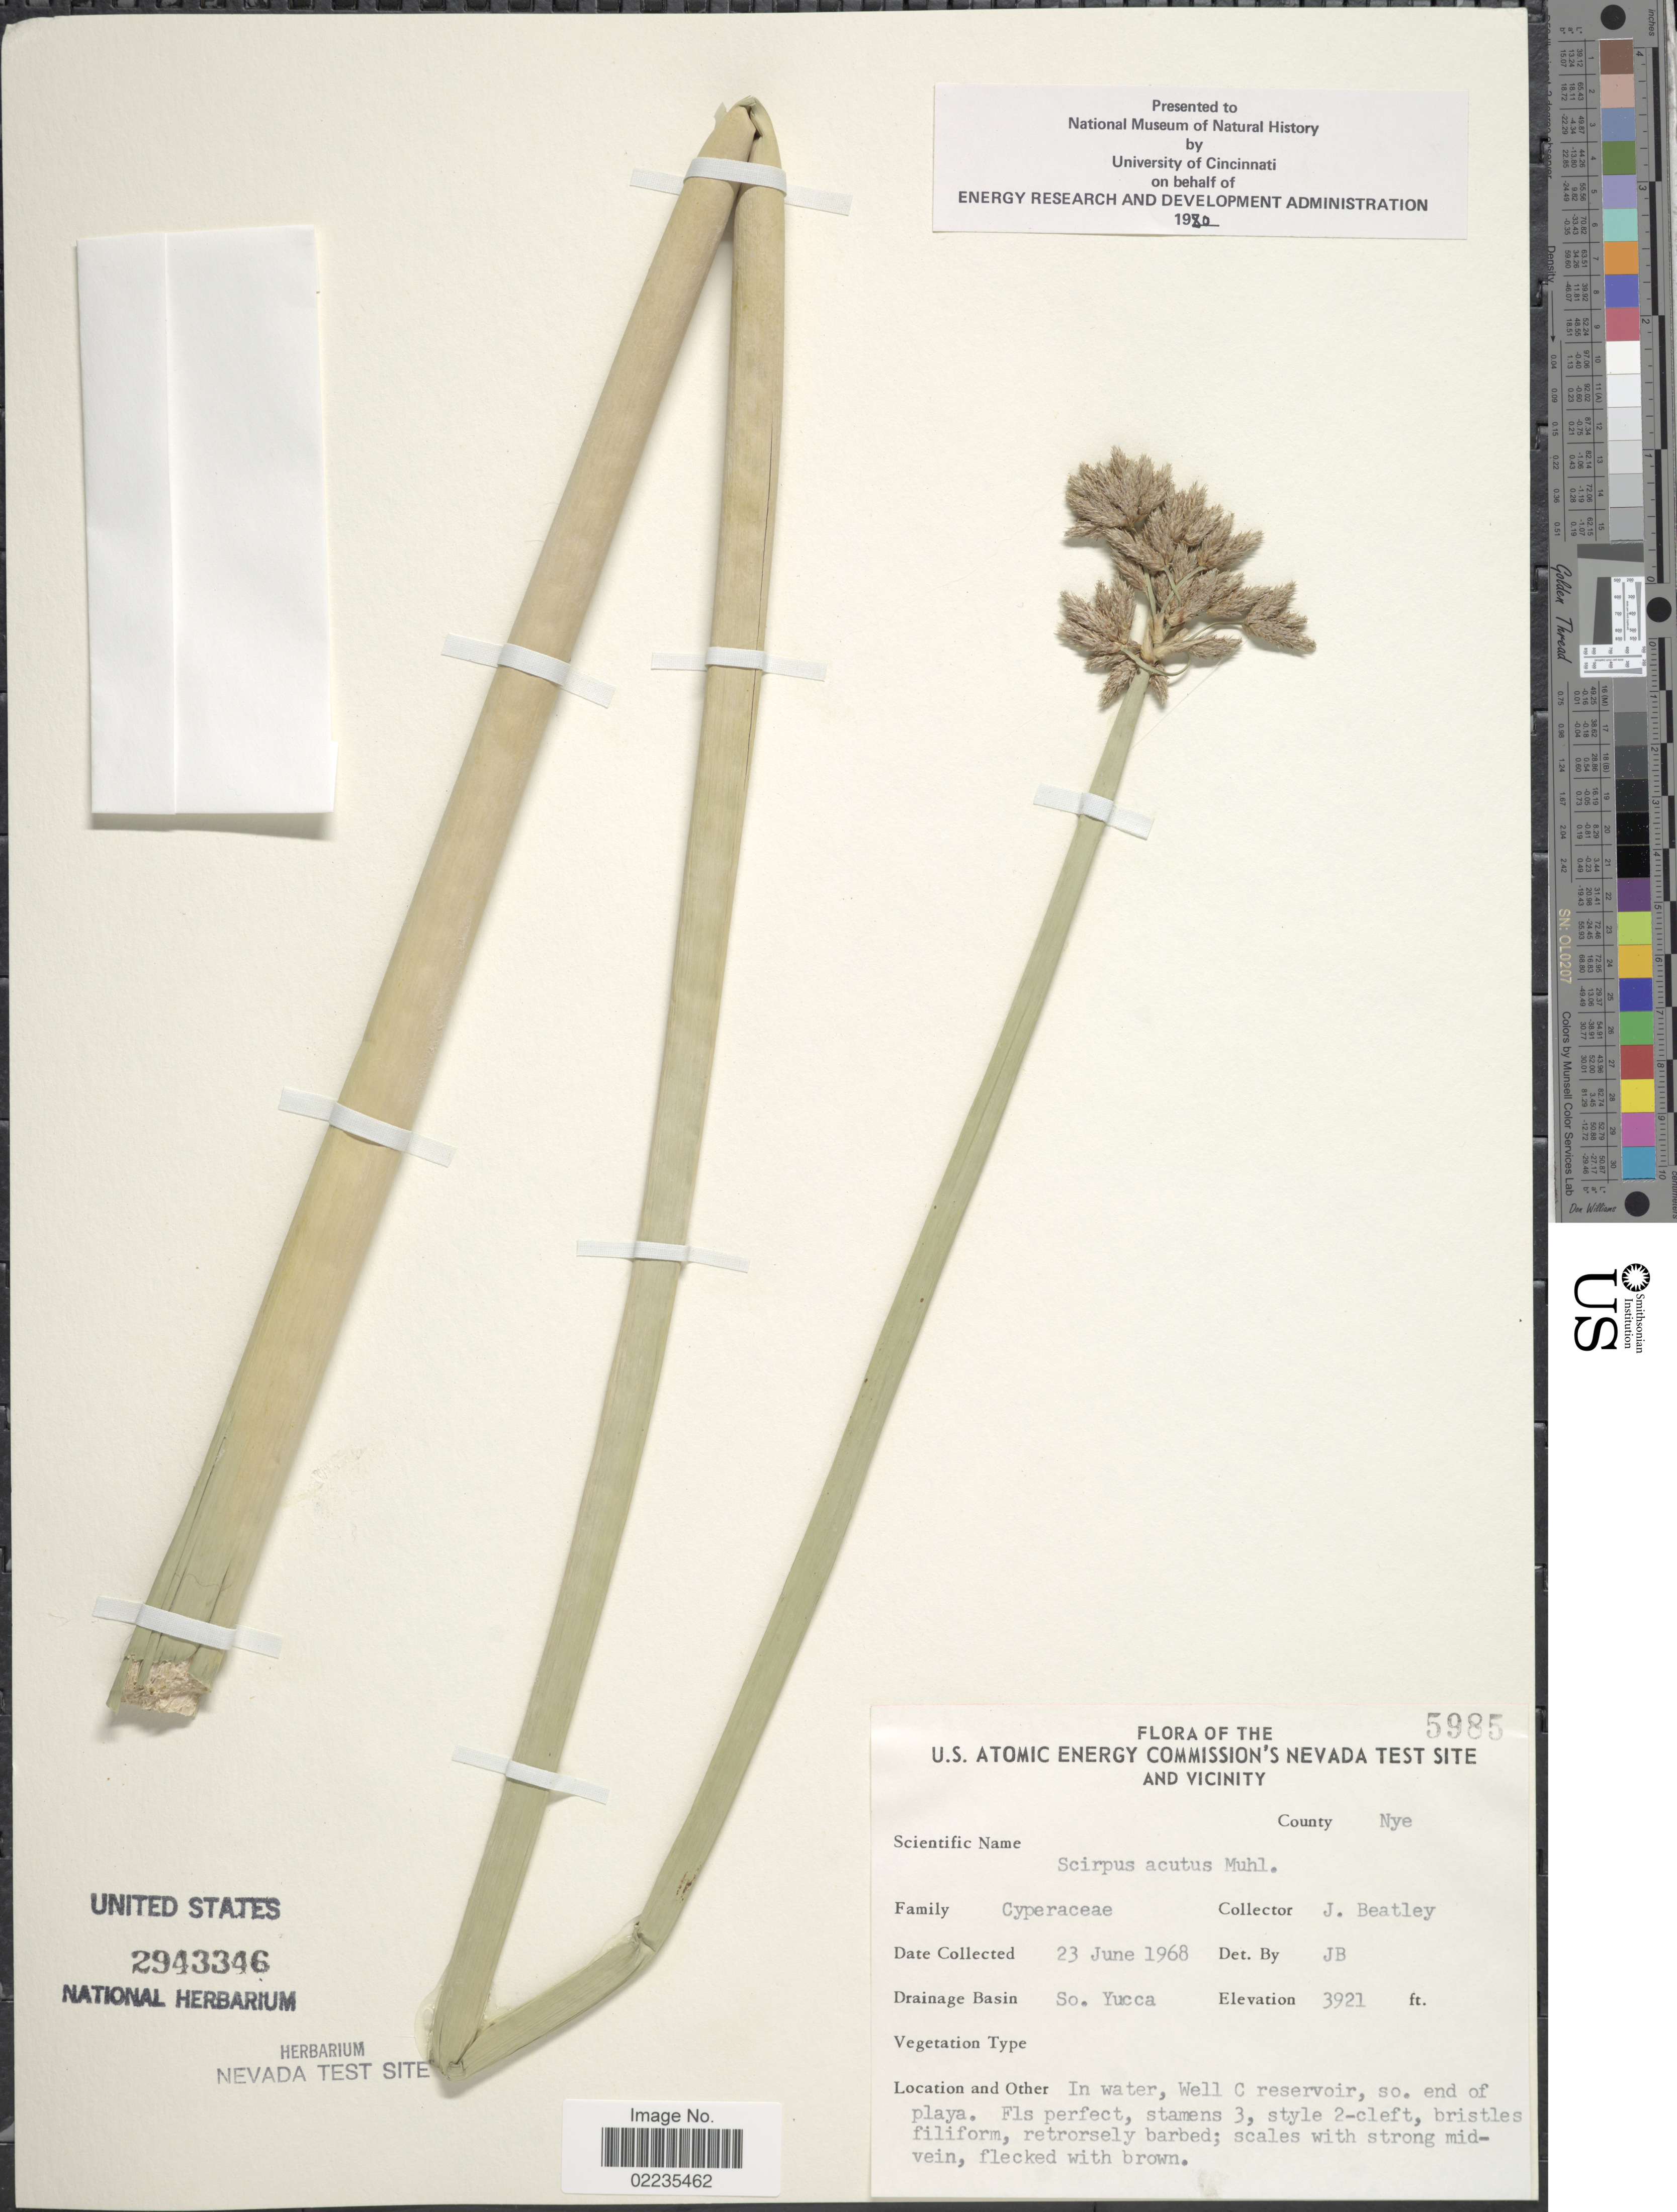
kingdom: Plantae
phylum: Tracheophyta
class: Liliopsida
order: Poales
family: Cyperaceae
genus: Schoenoplectus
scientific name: Schoenoplectus acutus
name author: (Muhl. ex Bigelow) Á. Löve & D. Löve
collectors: J. C. Beatley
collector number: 5985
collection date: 1968-06-23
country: United States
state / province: Nevada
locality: U.S. Atomis Energy Commision's Nevada Test Site and Vicinity, Drainage Basin So. Yucca, In water, Well C reservoir, so. end of playa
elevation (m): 1195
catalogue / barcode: US 2943346